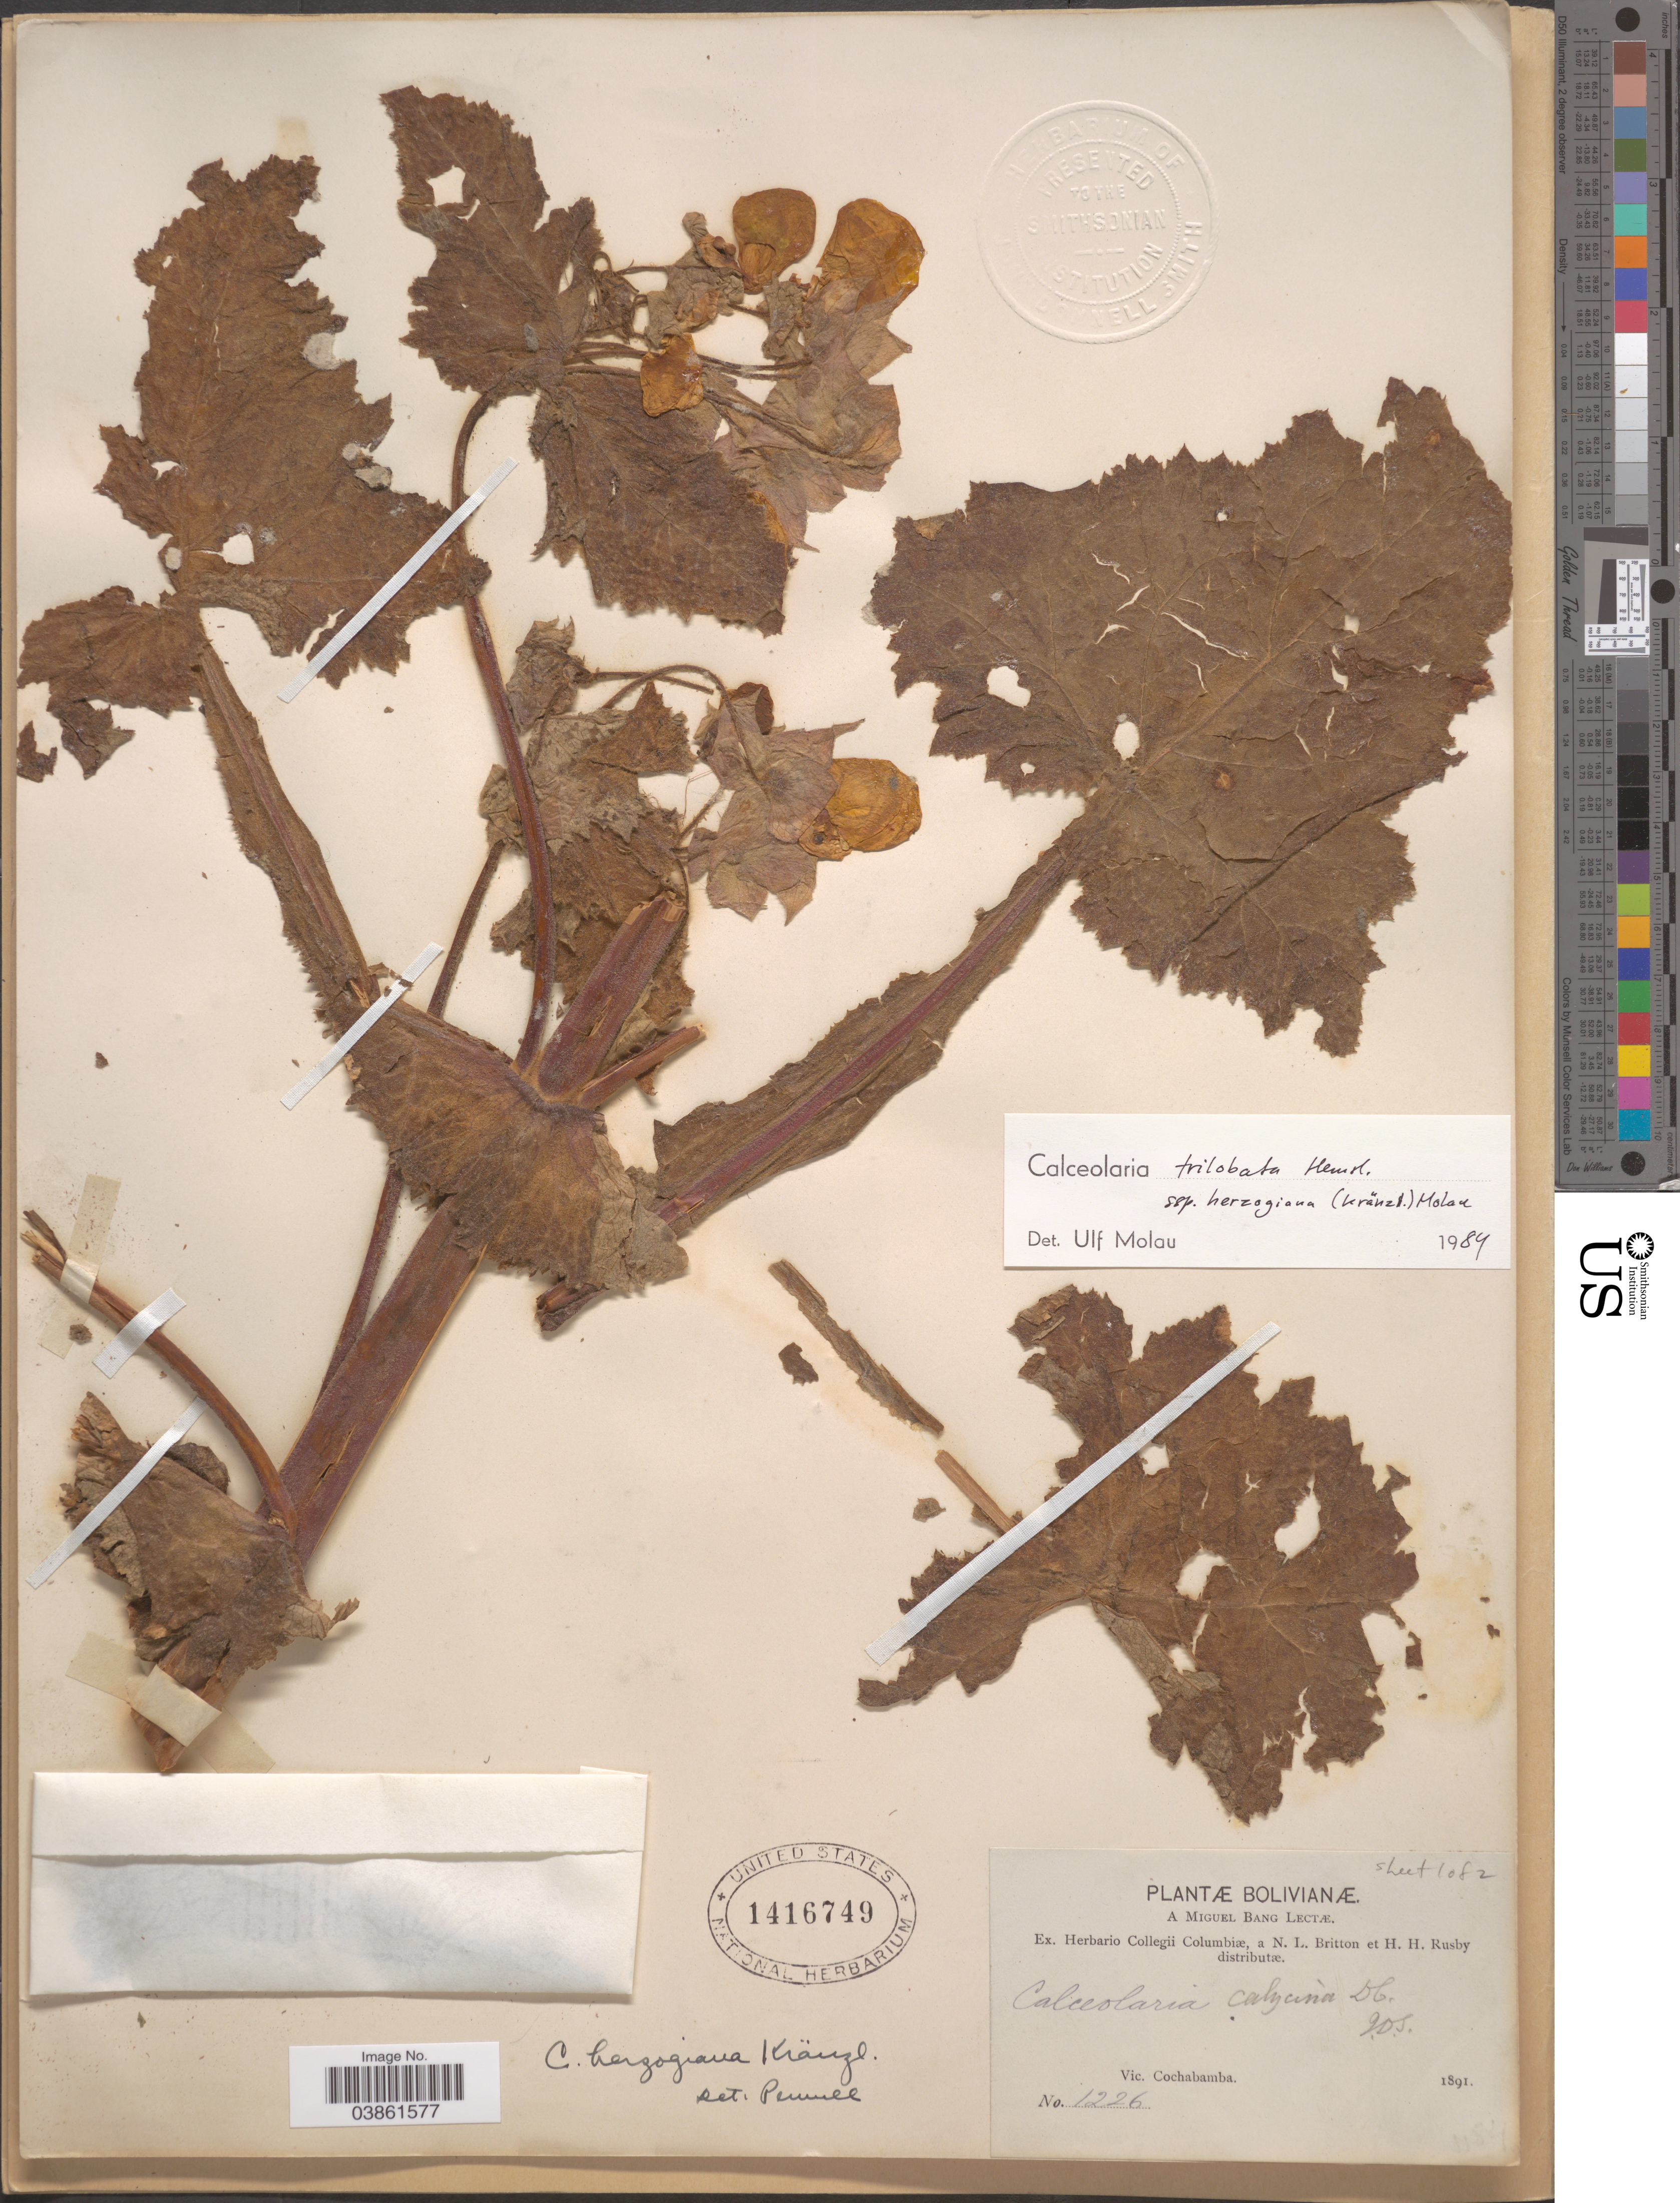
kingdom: Plantae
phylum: Tracheophyta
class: Magnoliopsida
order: Lamiales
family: Calceolariaceae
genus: Calceolaria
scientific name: Calceolaria trilobata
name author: Hemsl.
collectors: M. Bang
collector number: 1226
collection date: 1891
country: Bolivia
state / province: Cochabamba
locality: Vic. Cochabamba.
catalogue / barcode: US 1416749